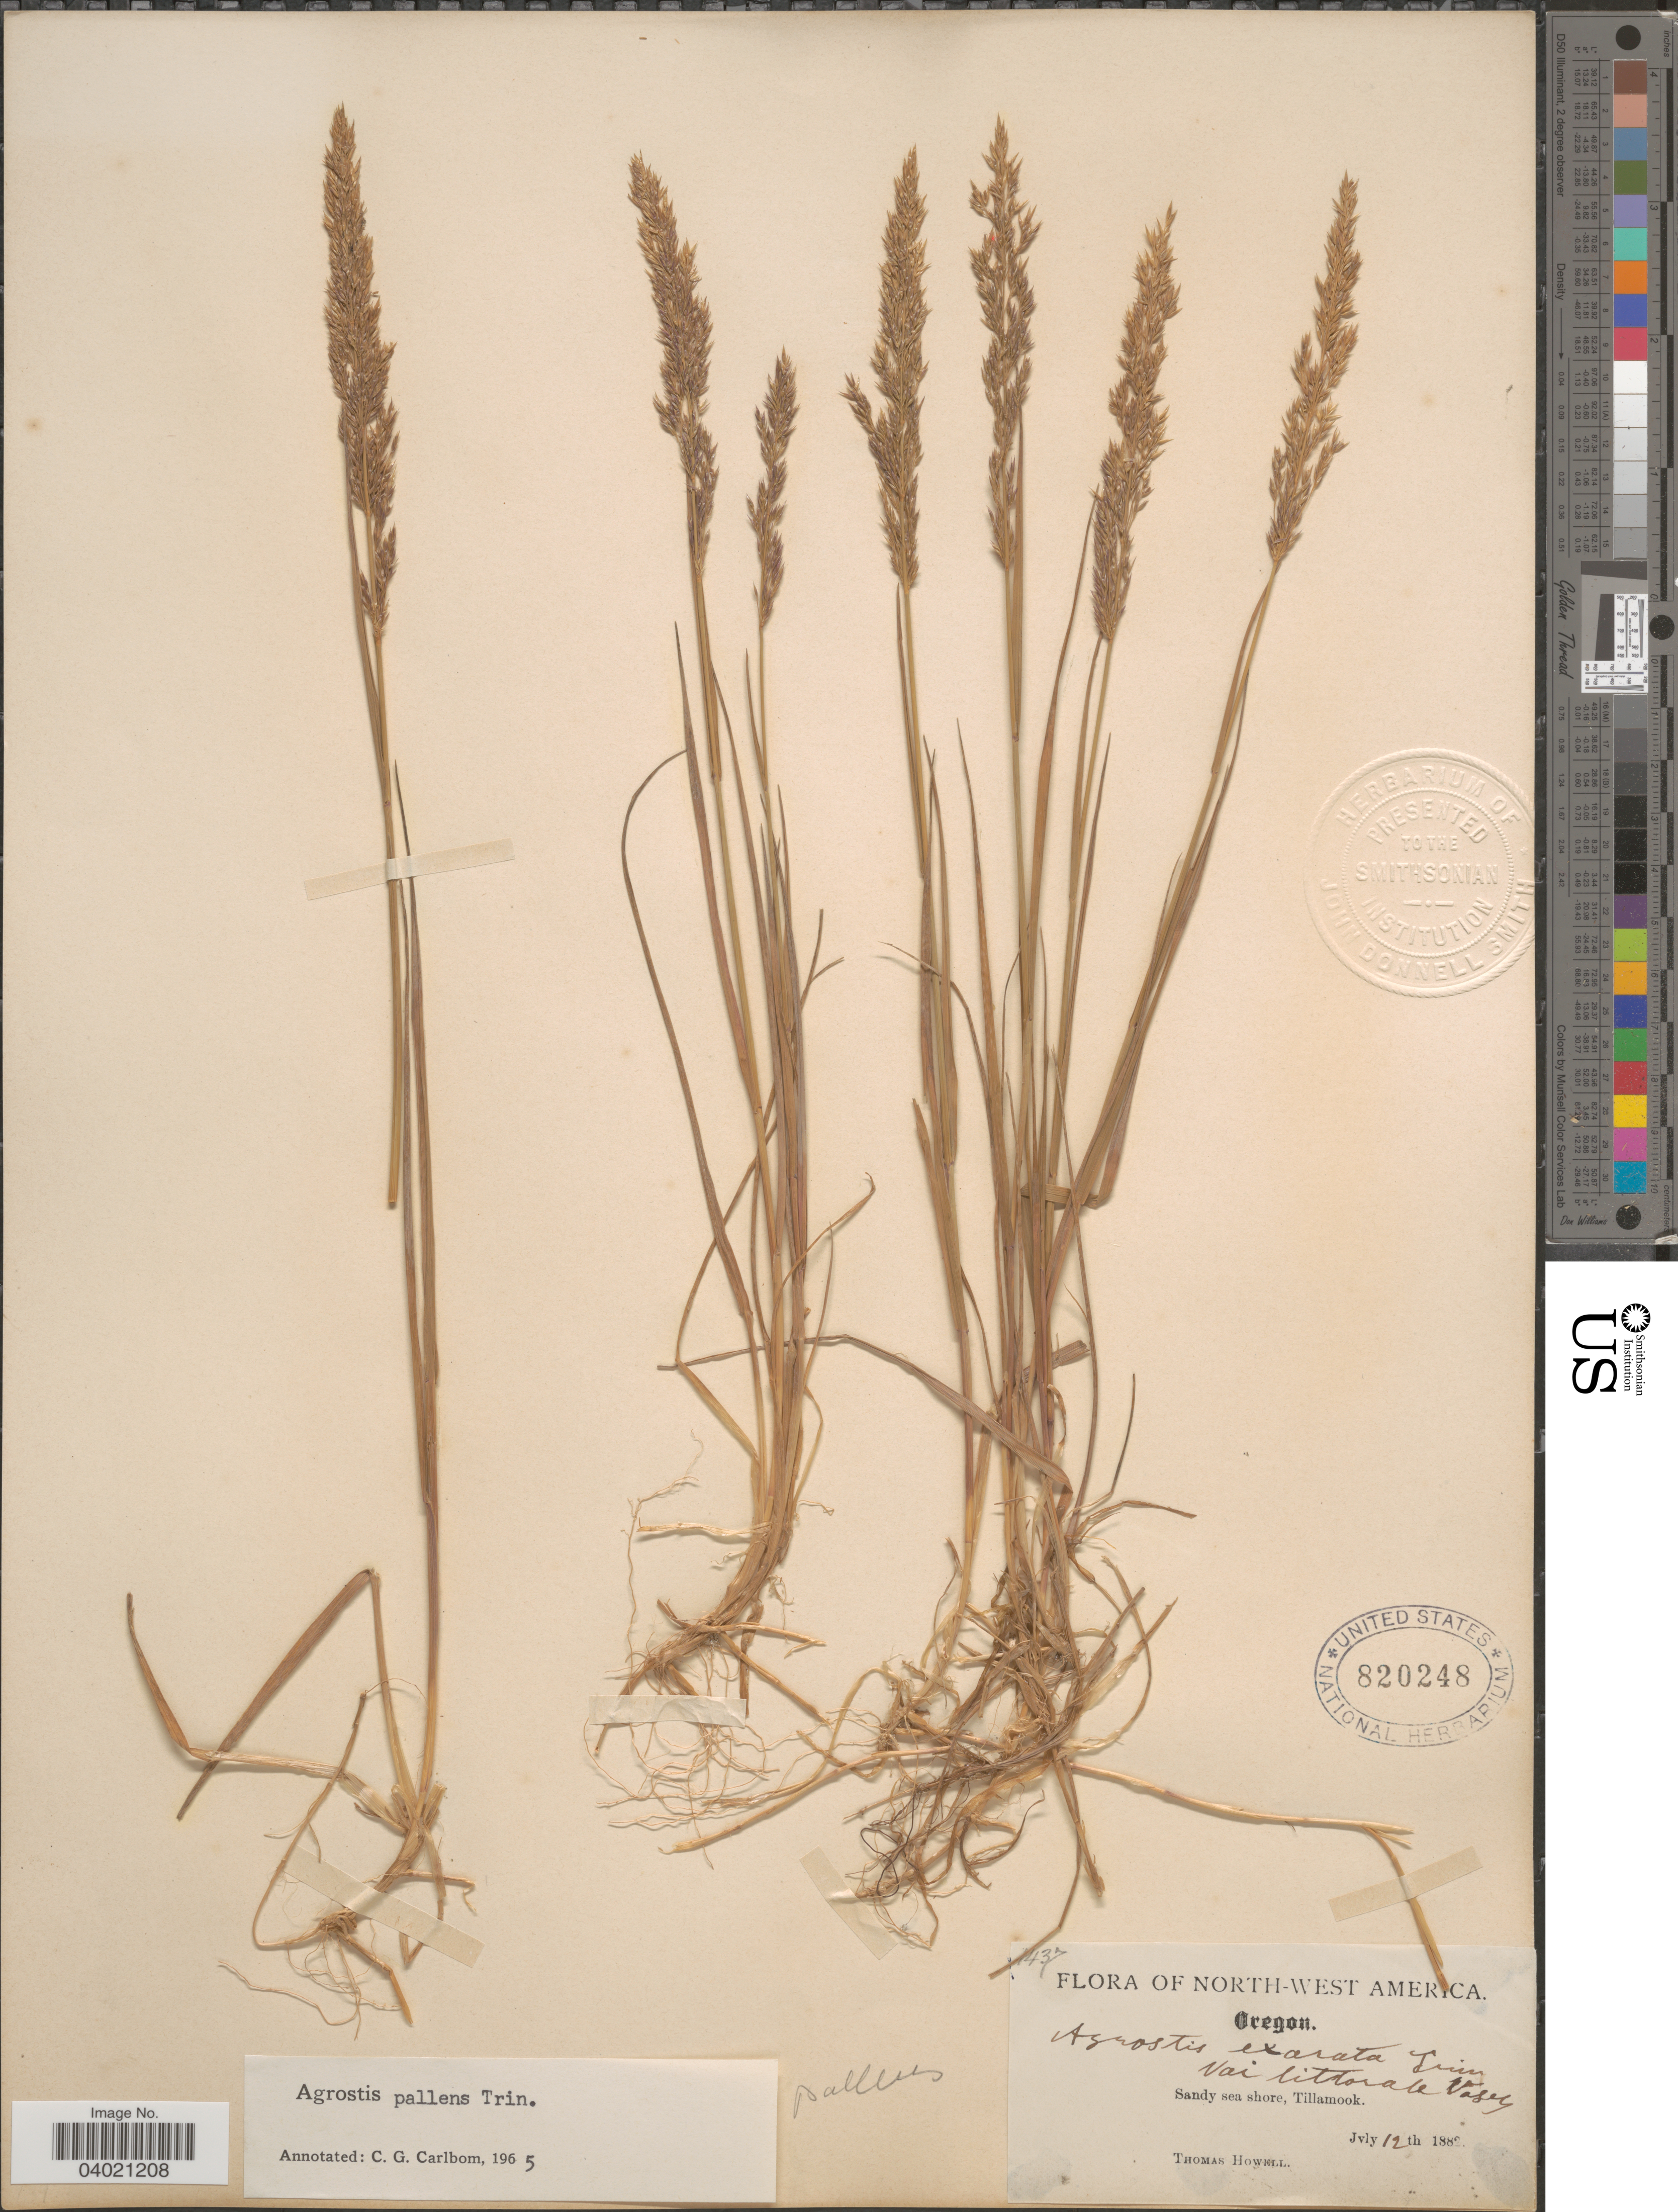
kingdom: Plantae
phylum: Tracheophyta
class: Liliopsida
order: Poales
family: Poaceae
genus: Agrostis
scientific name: Agrostis pallens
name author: Trin.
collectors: T. Howell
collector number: !437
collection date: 1882-07-12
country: United States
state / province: Oregon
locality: North-West America. Tillamook.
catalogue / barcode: US 820248